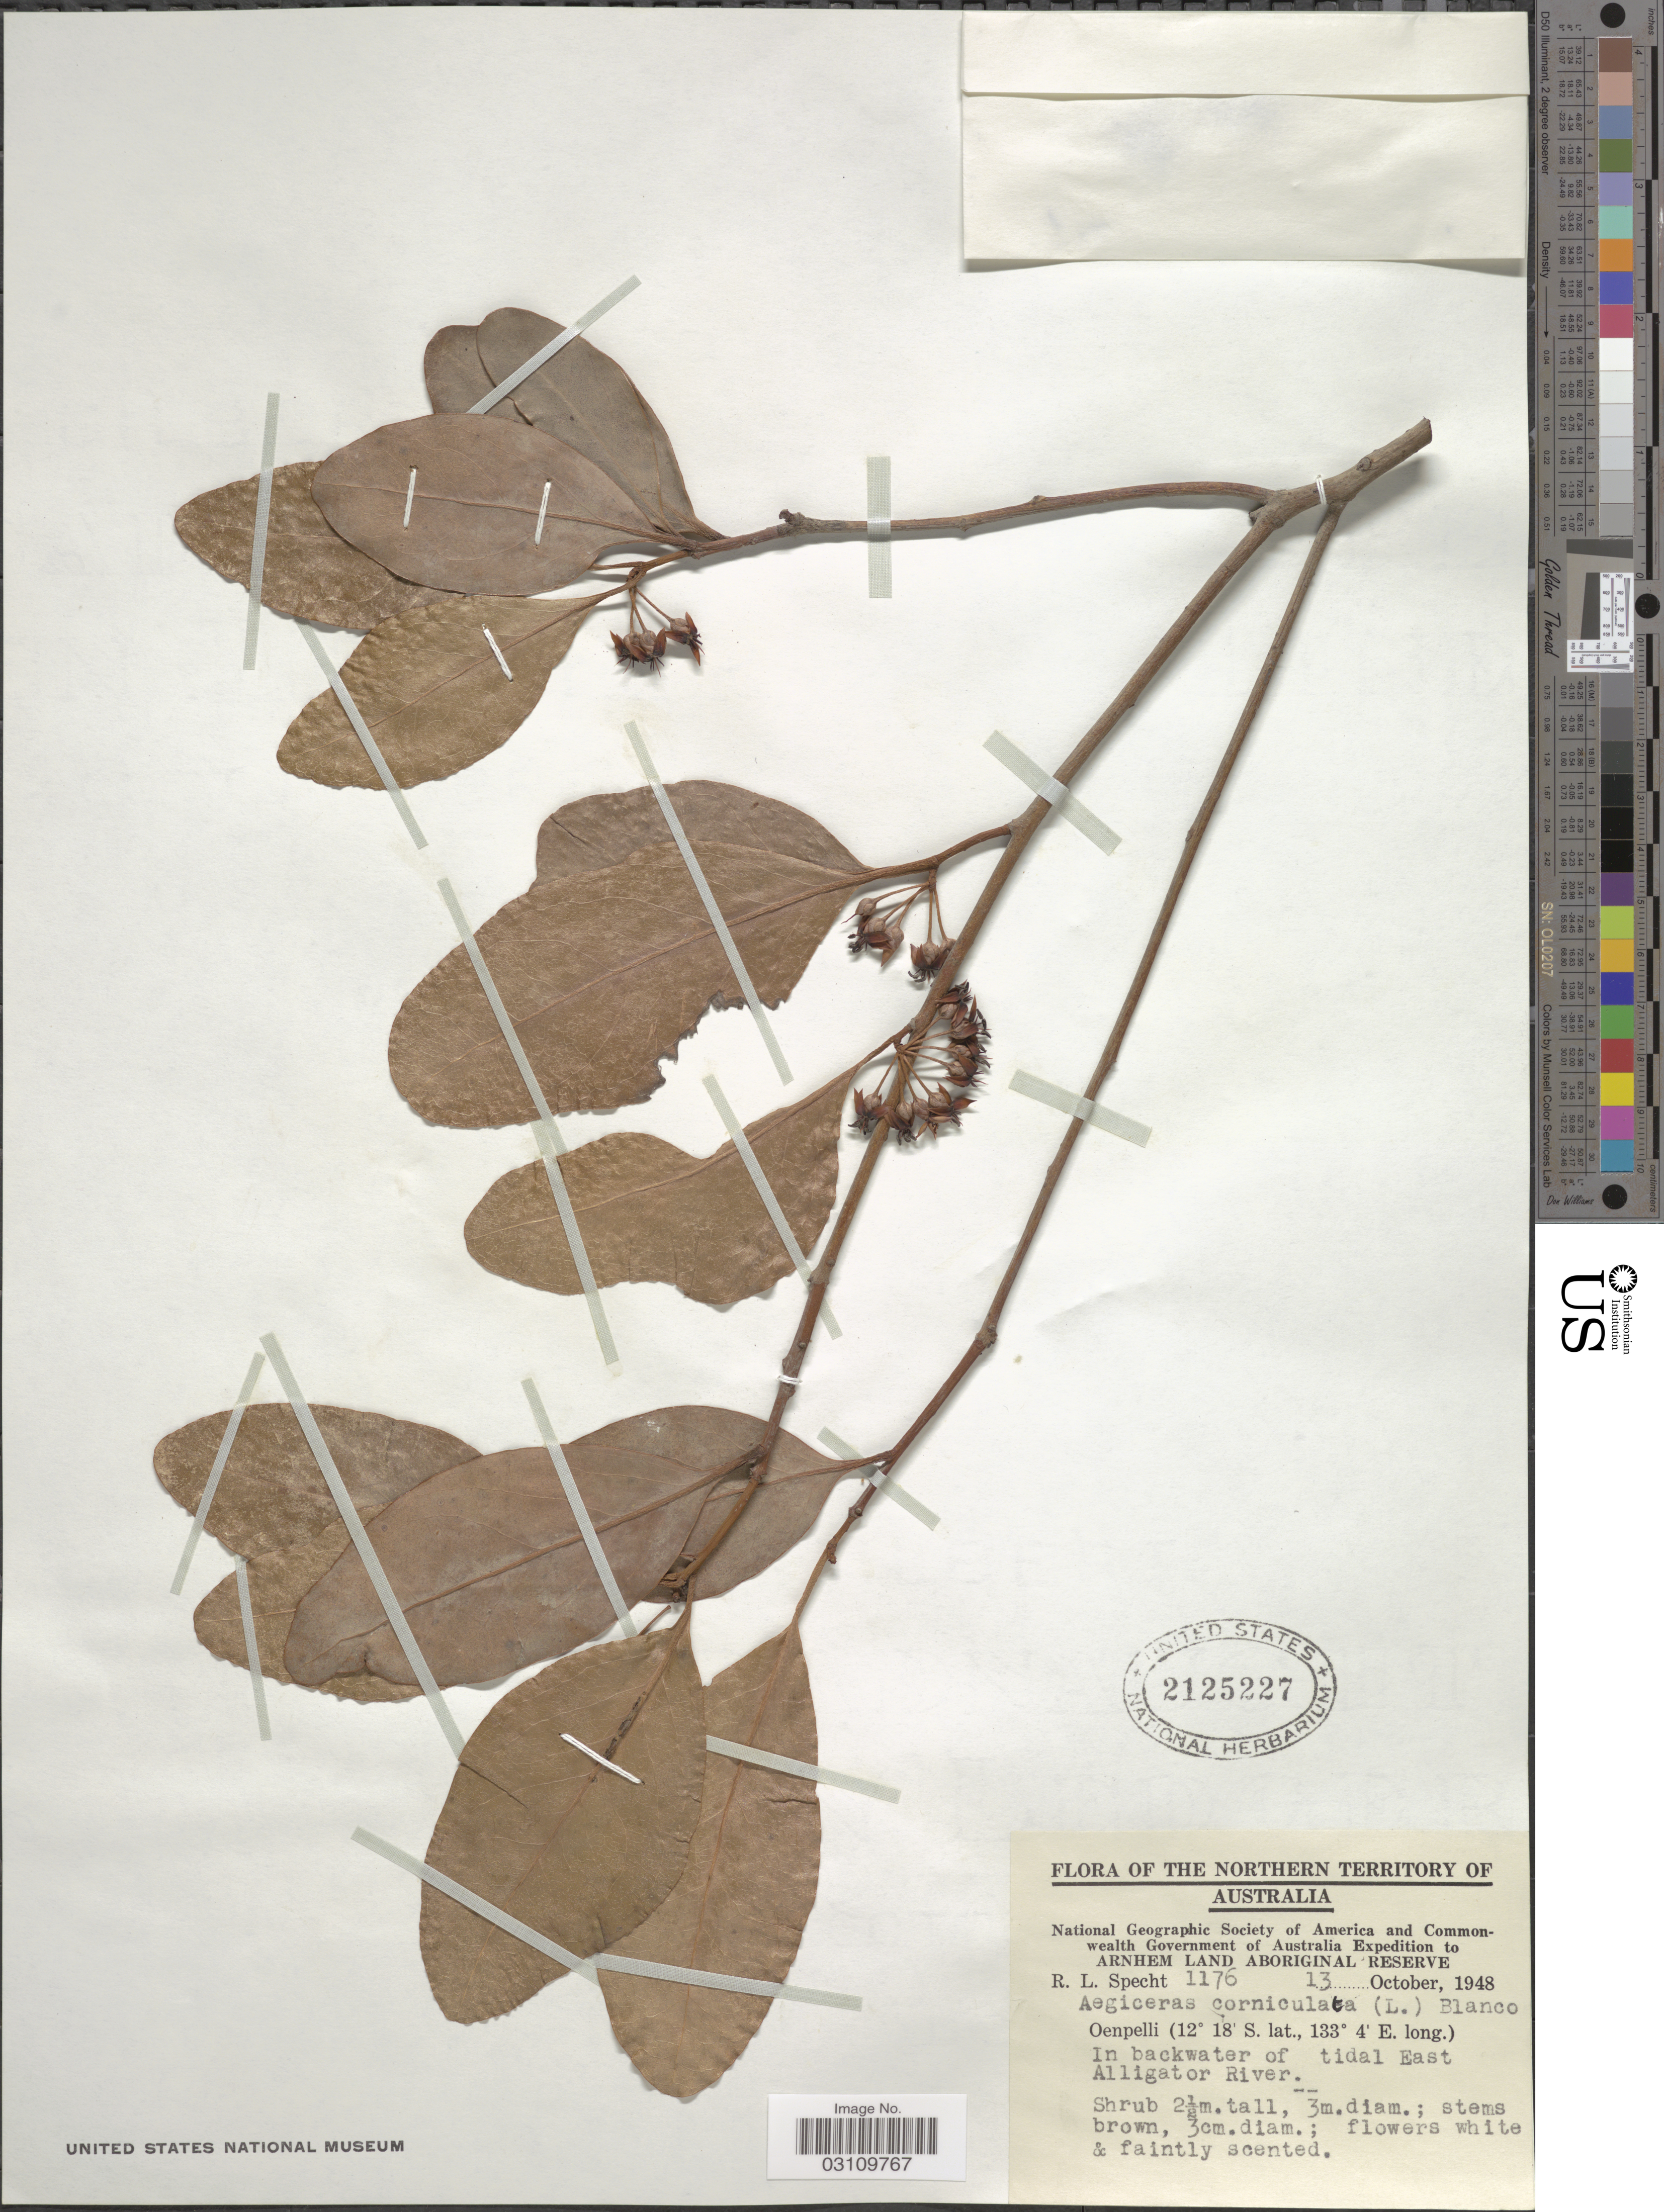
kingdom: Plantae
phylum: Tracheophyta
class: Magnoliopsida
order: Ericales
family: Primulaceae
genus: Aegiceras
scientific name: Aegiceras corniculatum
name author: (L.) Blanco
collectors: R. L. Specht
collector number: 1176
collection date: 1948-10-13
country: Australia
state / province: Northern Territory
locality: Arnhem Land Aboriginal Reserve, Oenpelli. In backwater of tidal East Alligator River.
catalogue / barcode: US 2125227